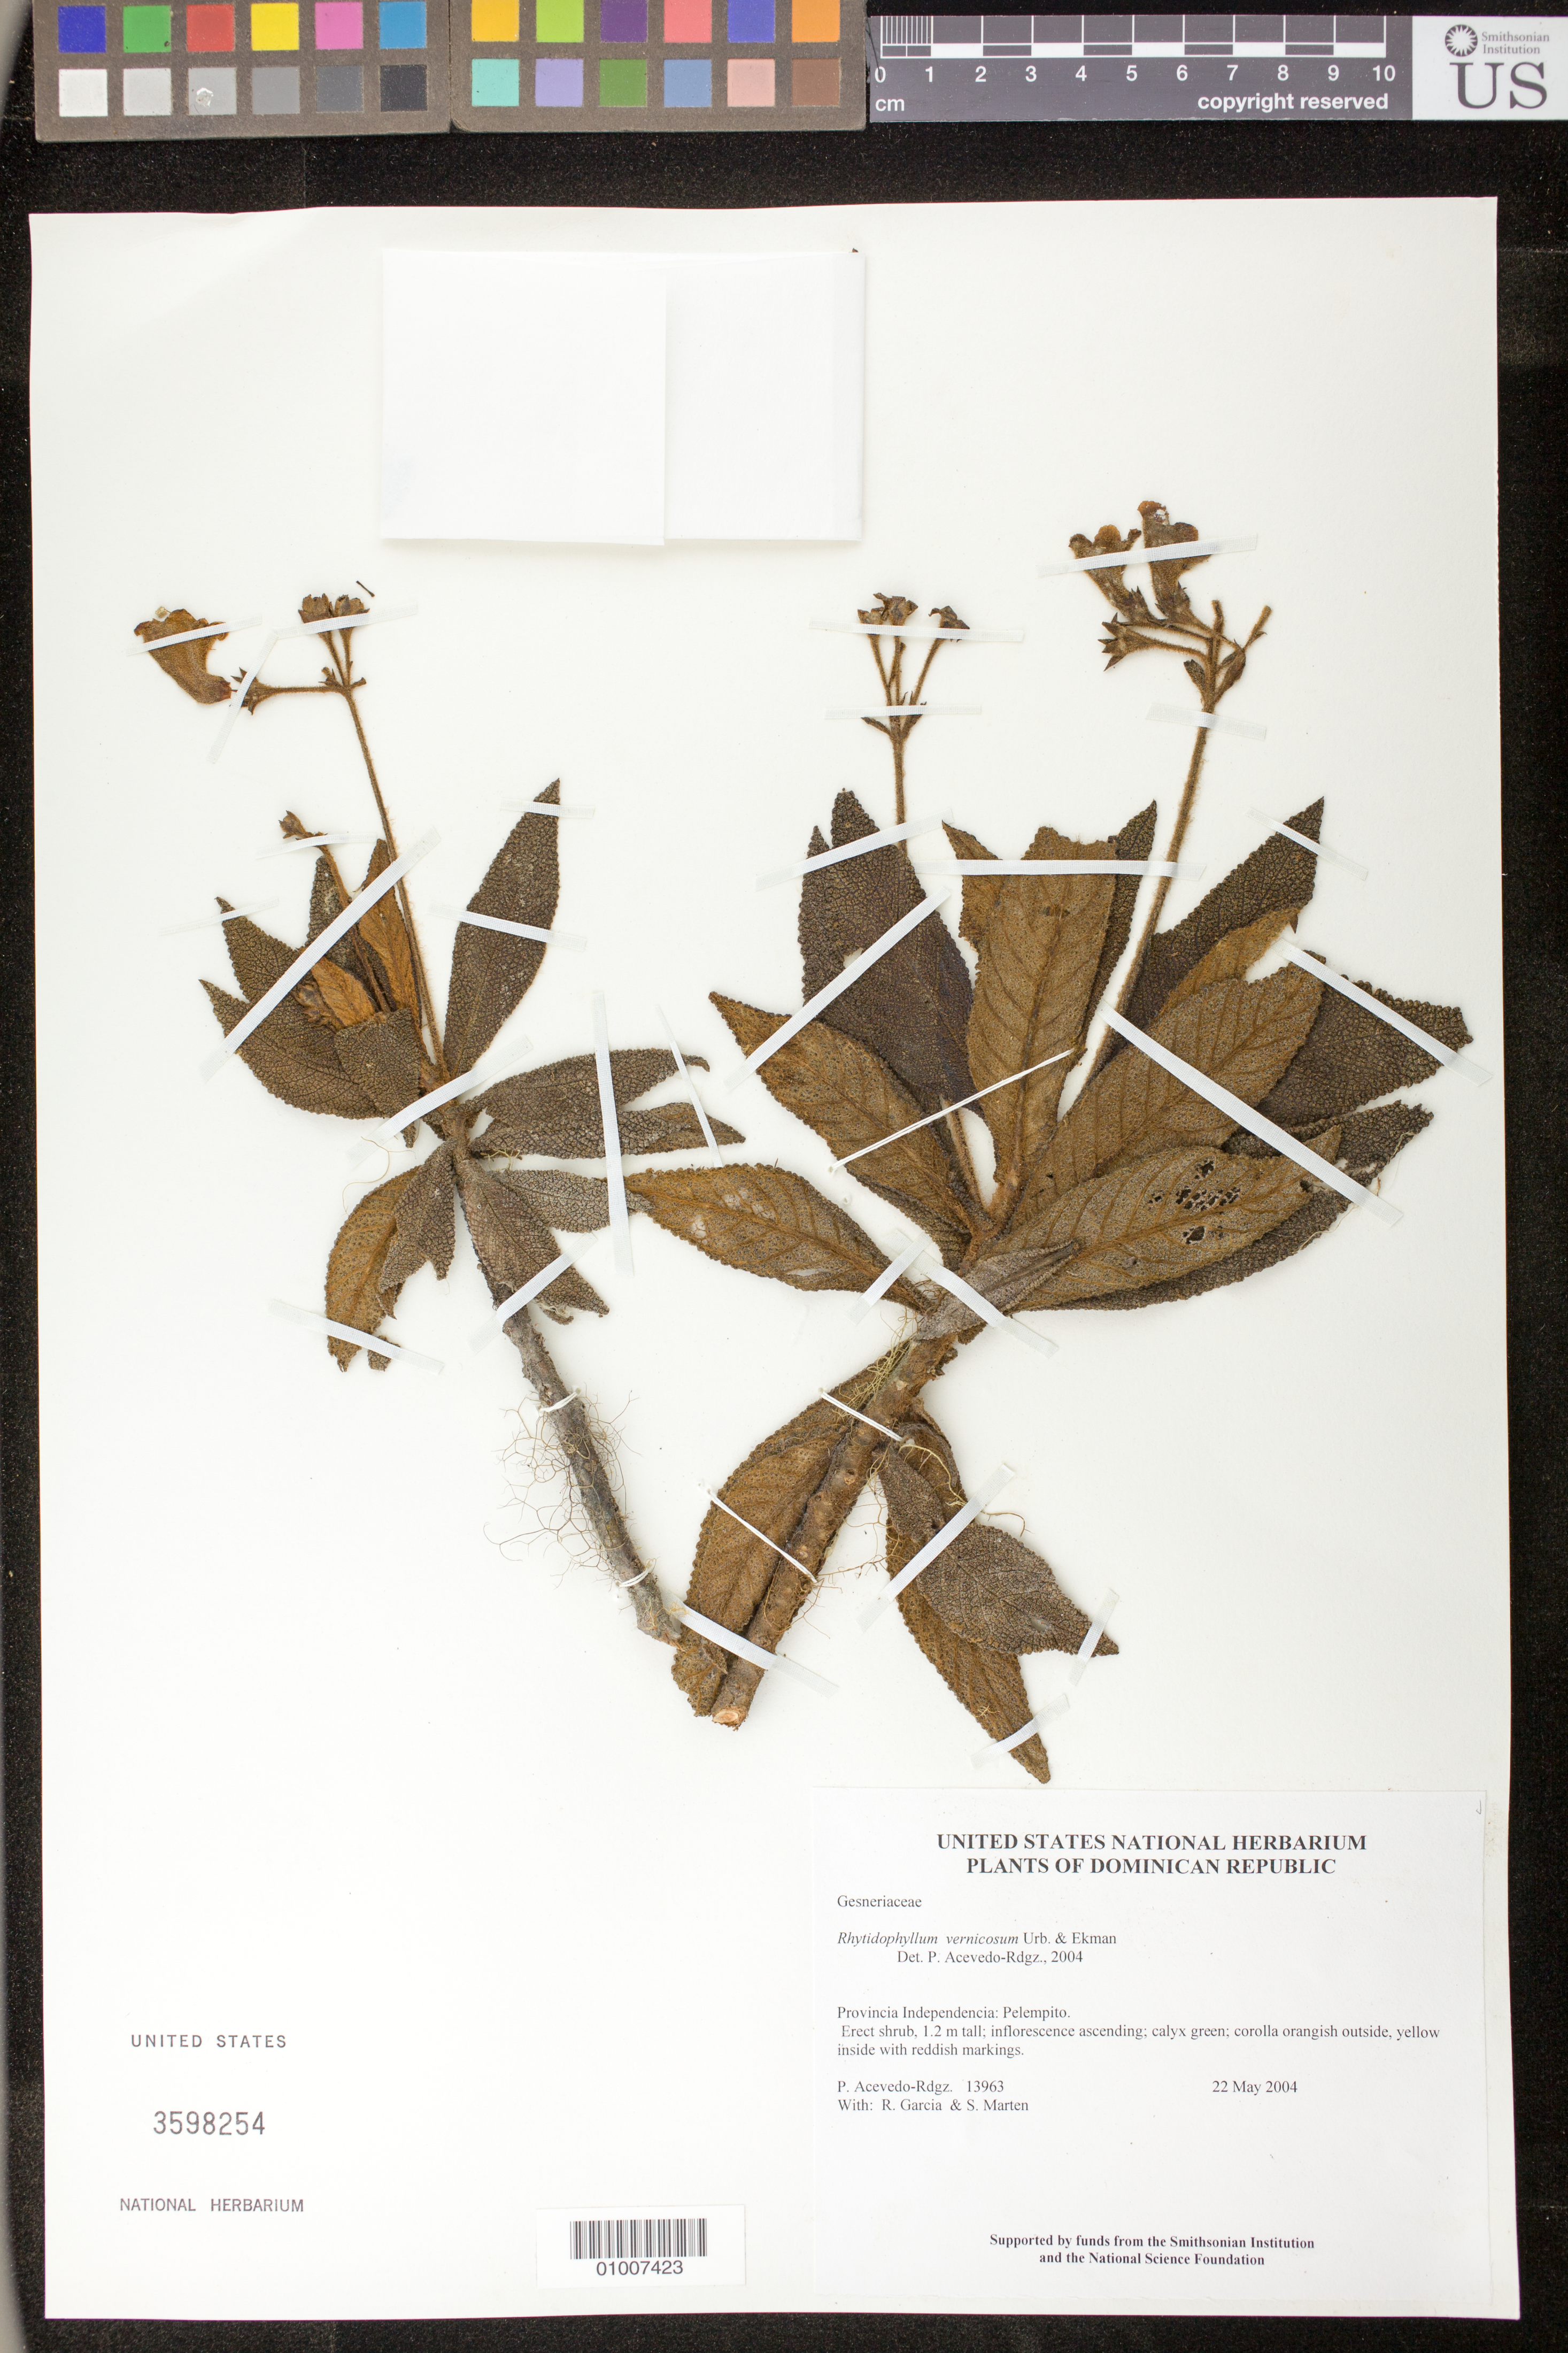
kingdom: Plantae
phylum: Tracheophyta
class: Magnoliopsida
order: Lamiales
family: Gesneriaceae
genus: Rhytidophyllum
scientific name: Rhytidophyllum vernicosum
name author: Urb. & Ekman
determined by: Acevedo-Rodríguez, P., (BOT), Smithsonian Institution - National Museum of Natural History (UNITED STATES)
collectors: P. Acevedo-Rodr., R. García & S. Marten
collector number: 13963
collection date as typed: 22 May 2004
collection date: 2004-05-22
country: Dominican Republic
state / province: Independencia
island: Hispaniola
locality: Provincia Independencia: Pelempito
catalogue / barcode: US 3598254